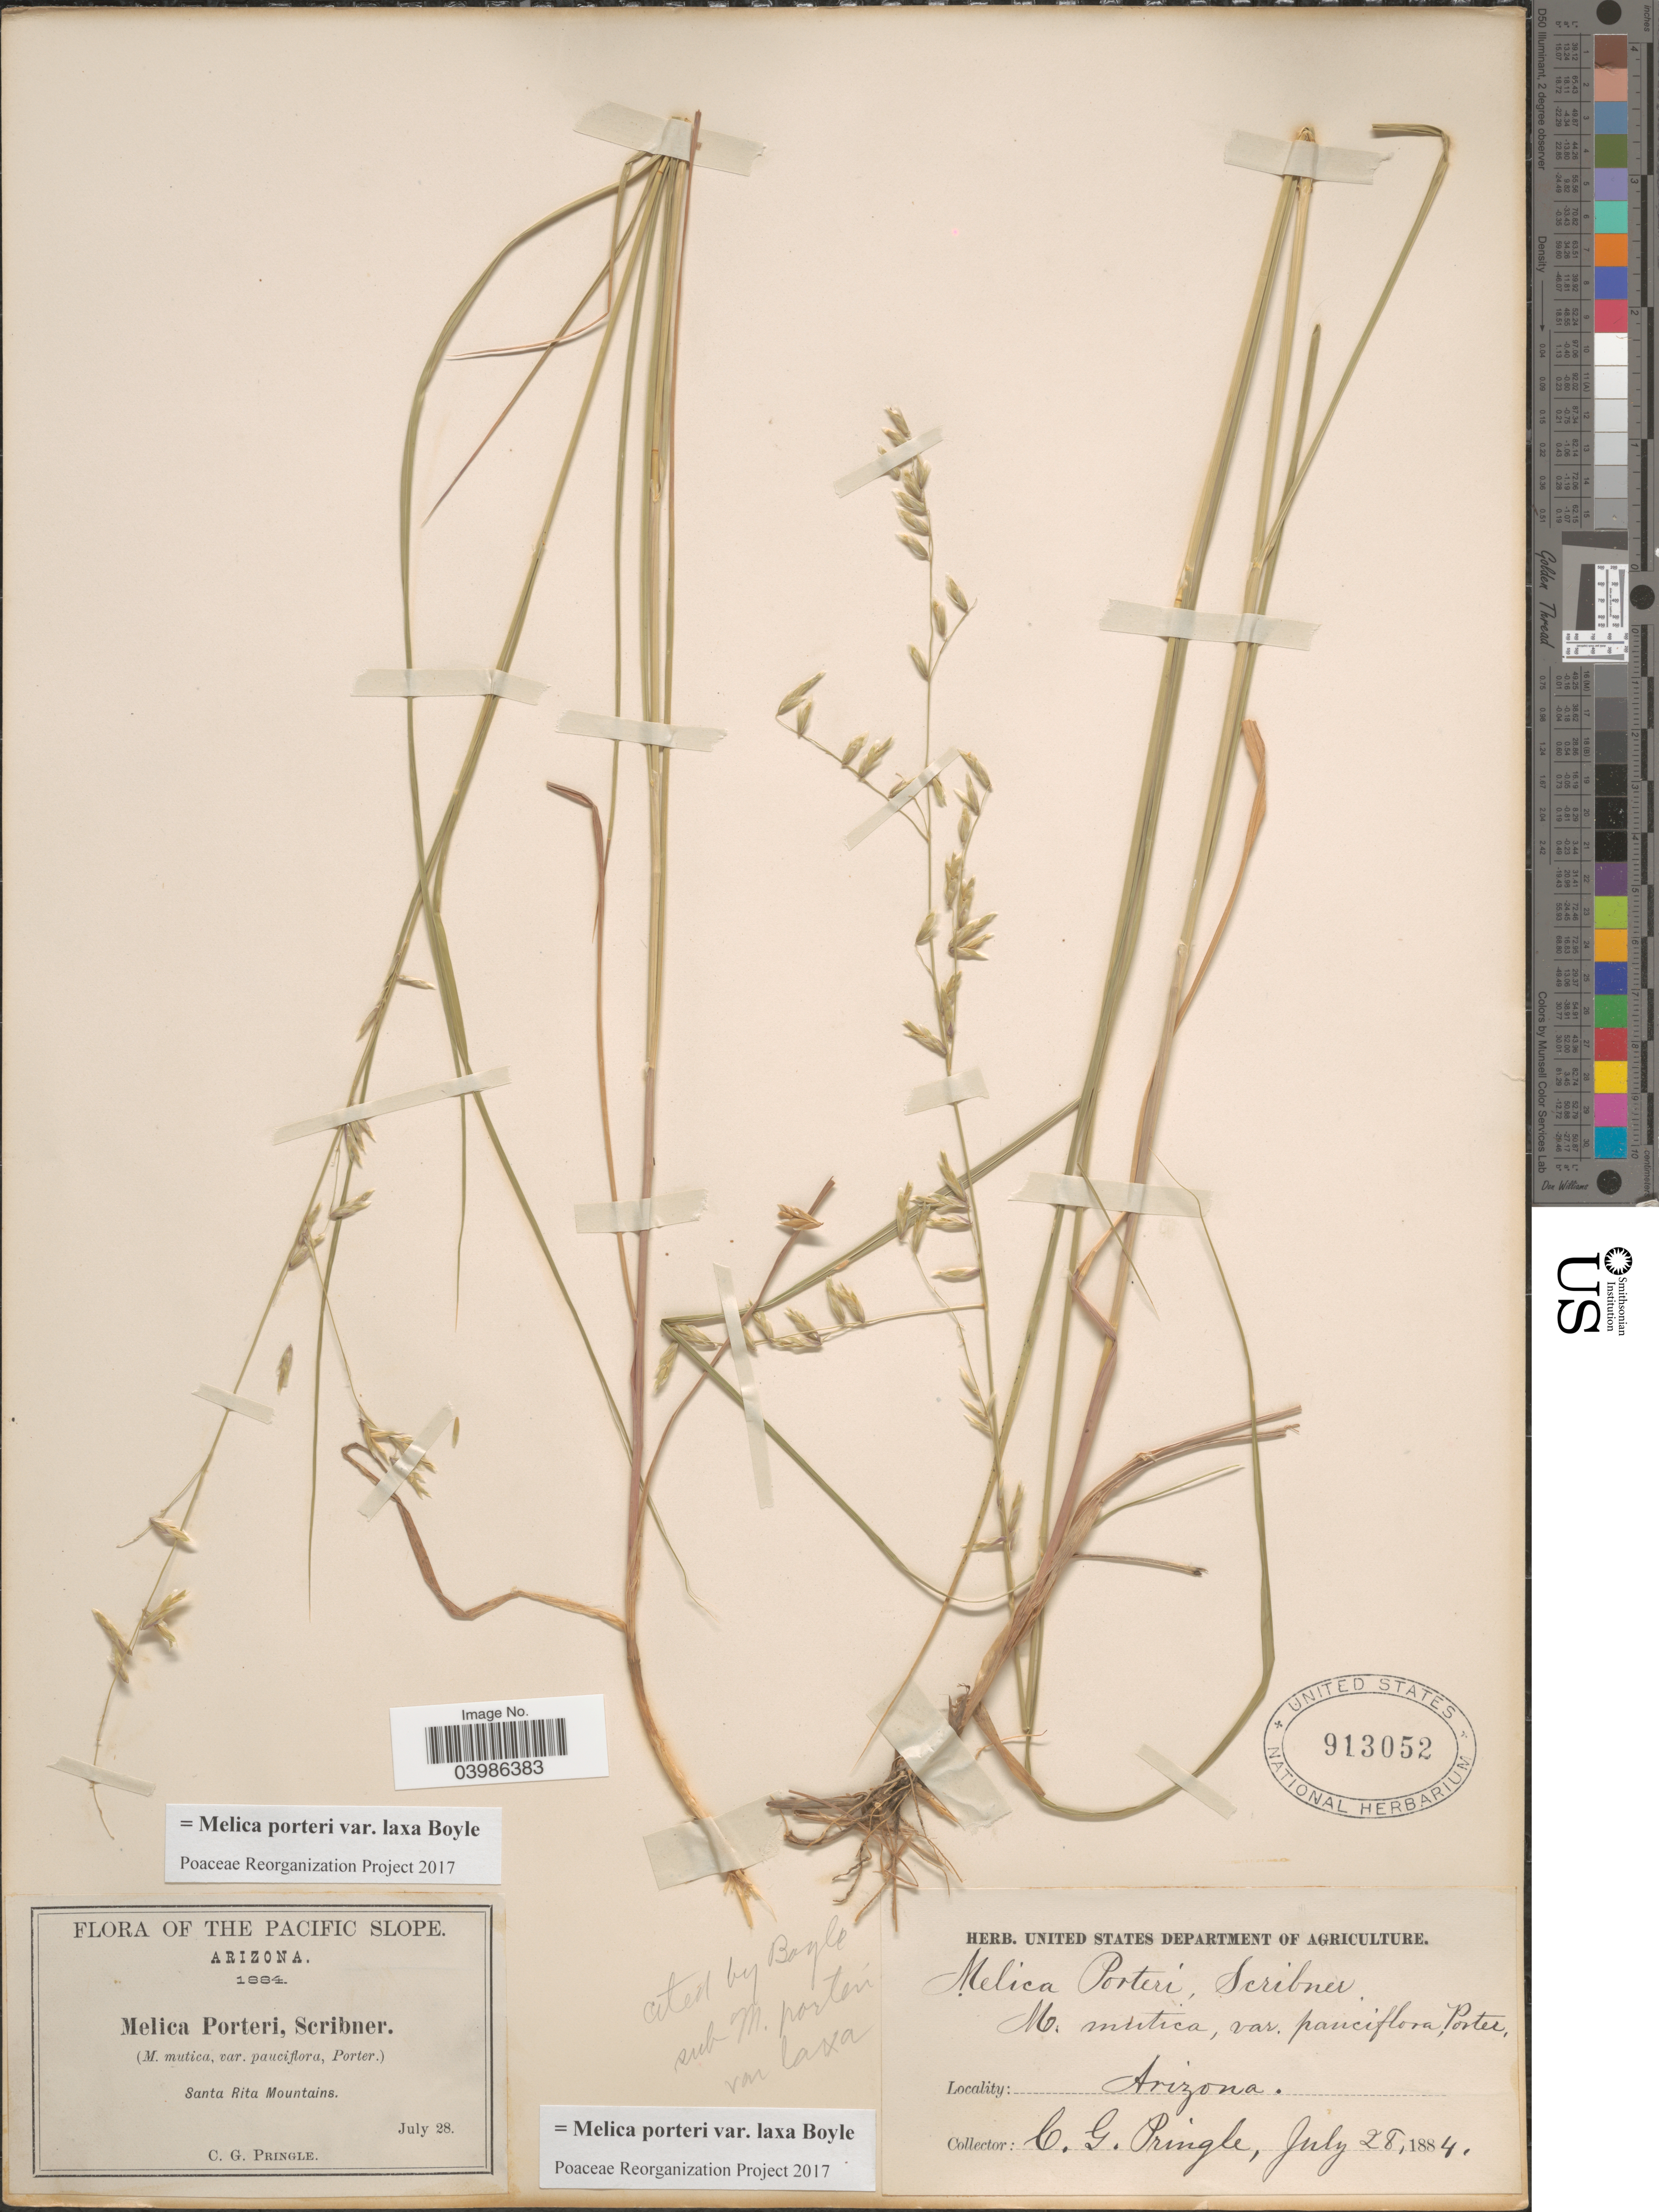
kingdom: Plantae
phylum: Tracheophyta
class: Liliopsida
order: Poales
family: Poaceae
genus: Melica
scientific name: Melica porteri var. laxa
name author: Boyle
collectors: C. G. Pringle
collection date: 1884-07-28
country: United States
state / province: Arizona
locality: The Pacific Slope. Santa Rita Mountains.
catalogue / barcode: US 913052